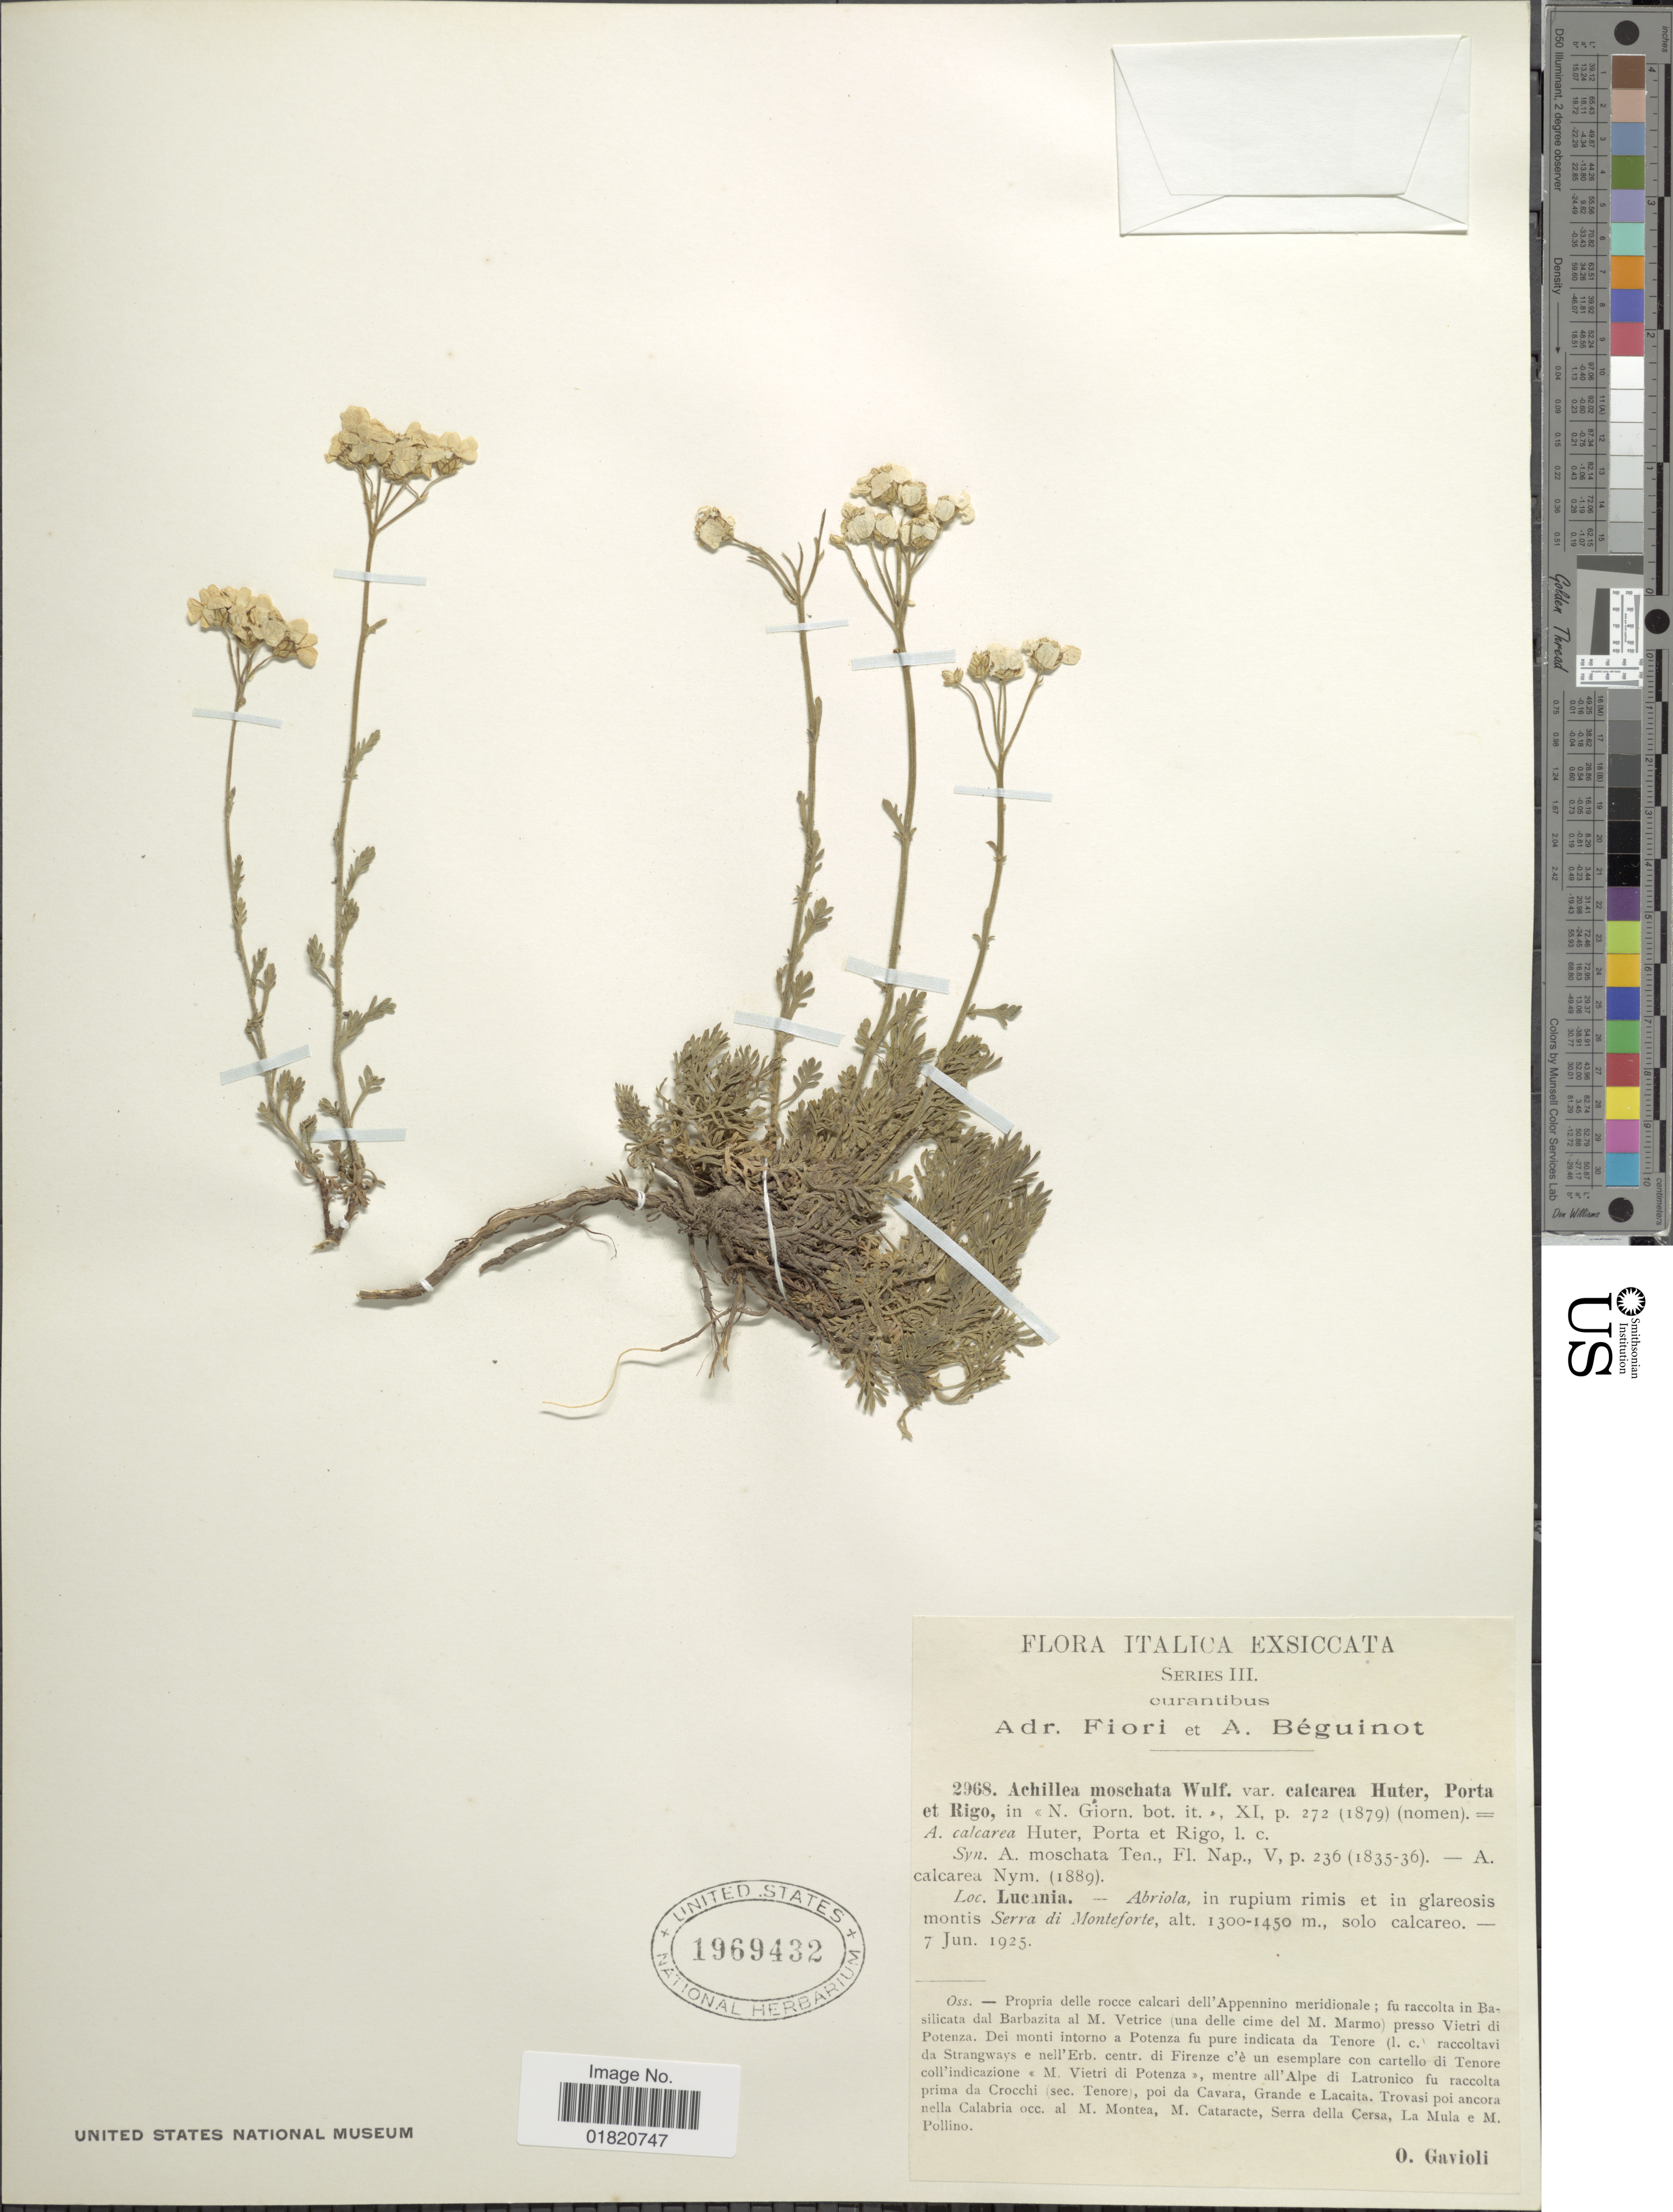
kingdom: Plantae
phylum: Tracheophyta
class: Magnoliopsida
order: Asterales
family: Asteraceae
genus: Achillea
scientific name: Achillea moschata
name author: Wulfen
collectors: O. Gavioli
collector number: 2968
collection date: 1925-06-07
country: Italy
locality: Lucania. - Abriola, in rupium rimis et in glareosis montis Serra di Monteforte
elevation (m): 1300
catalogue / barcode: US 1969432